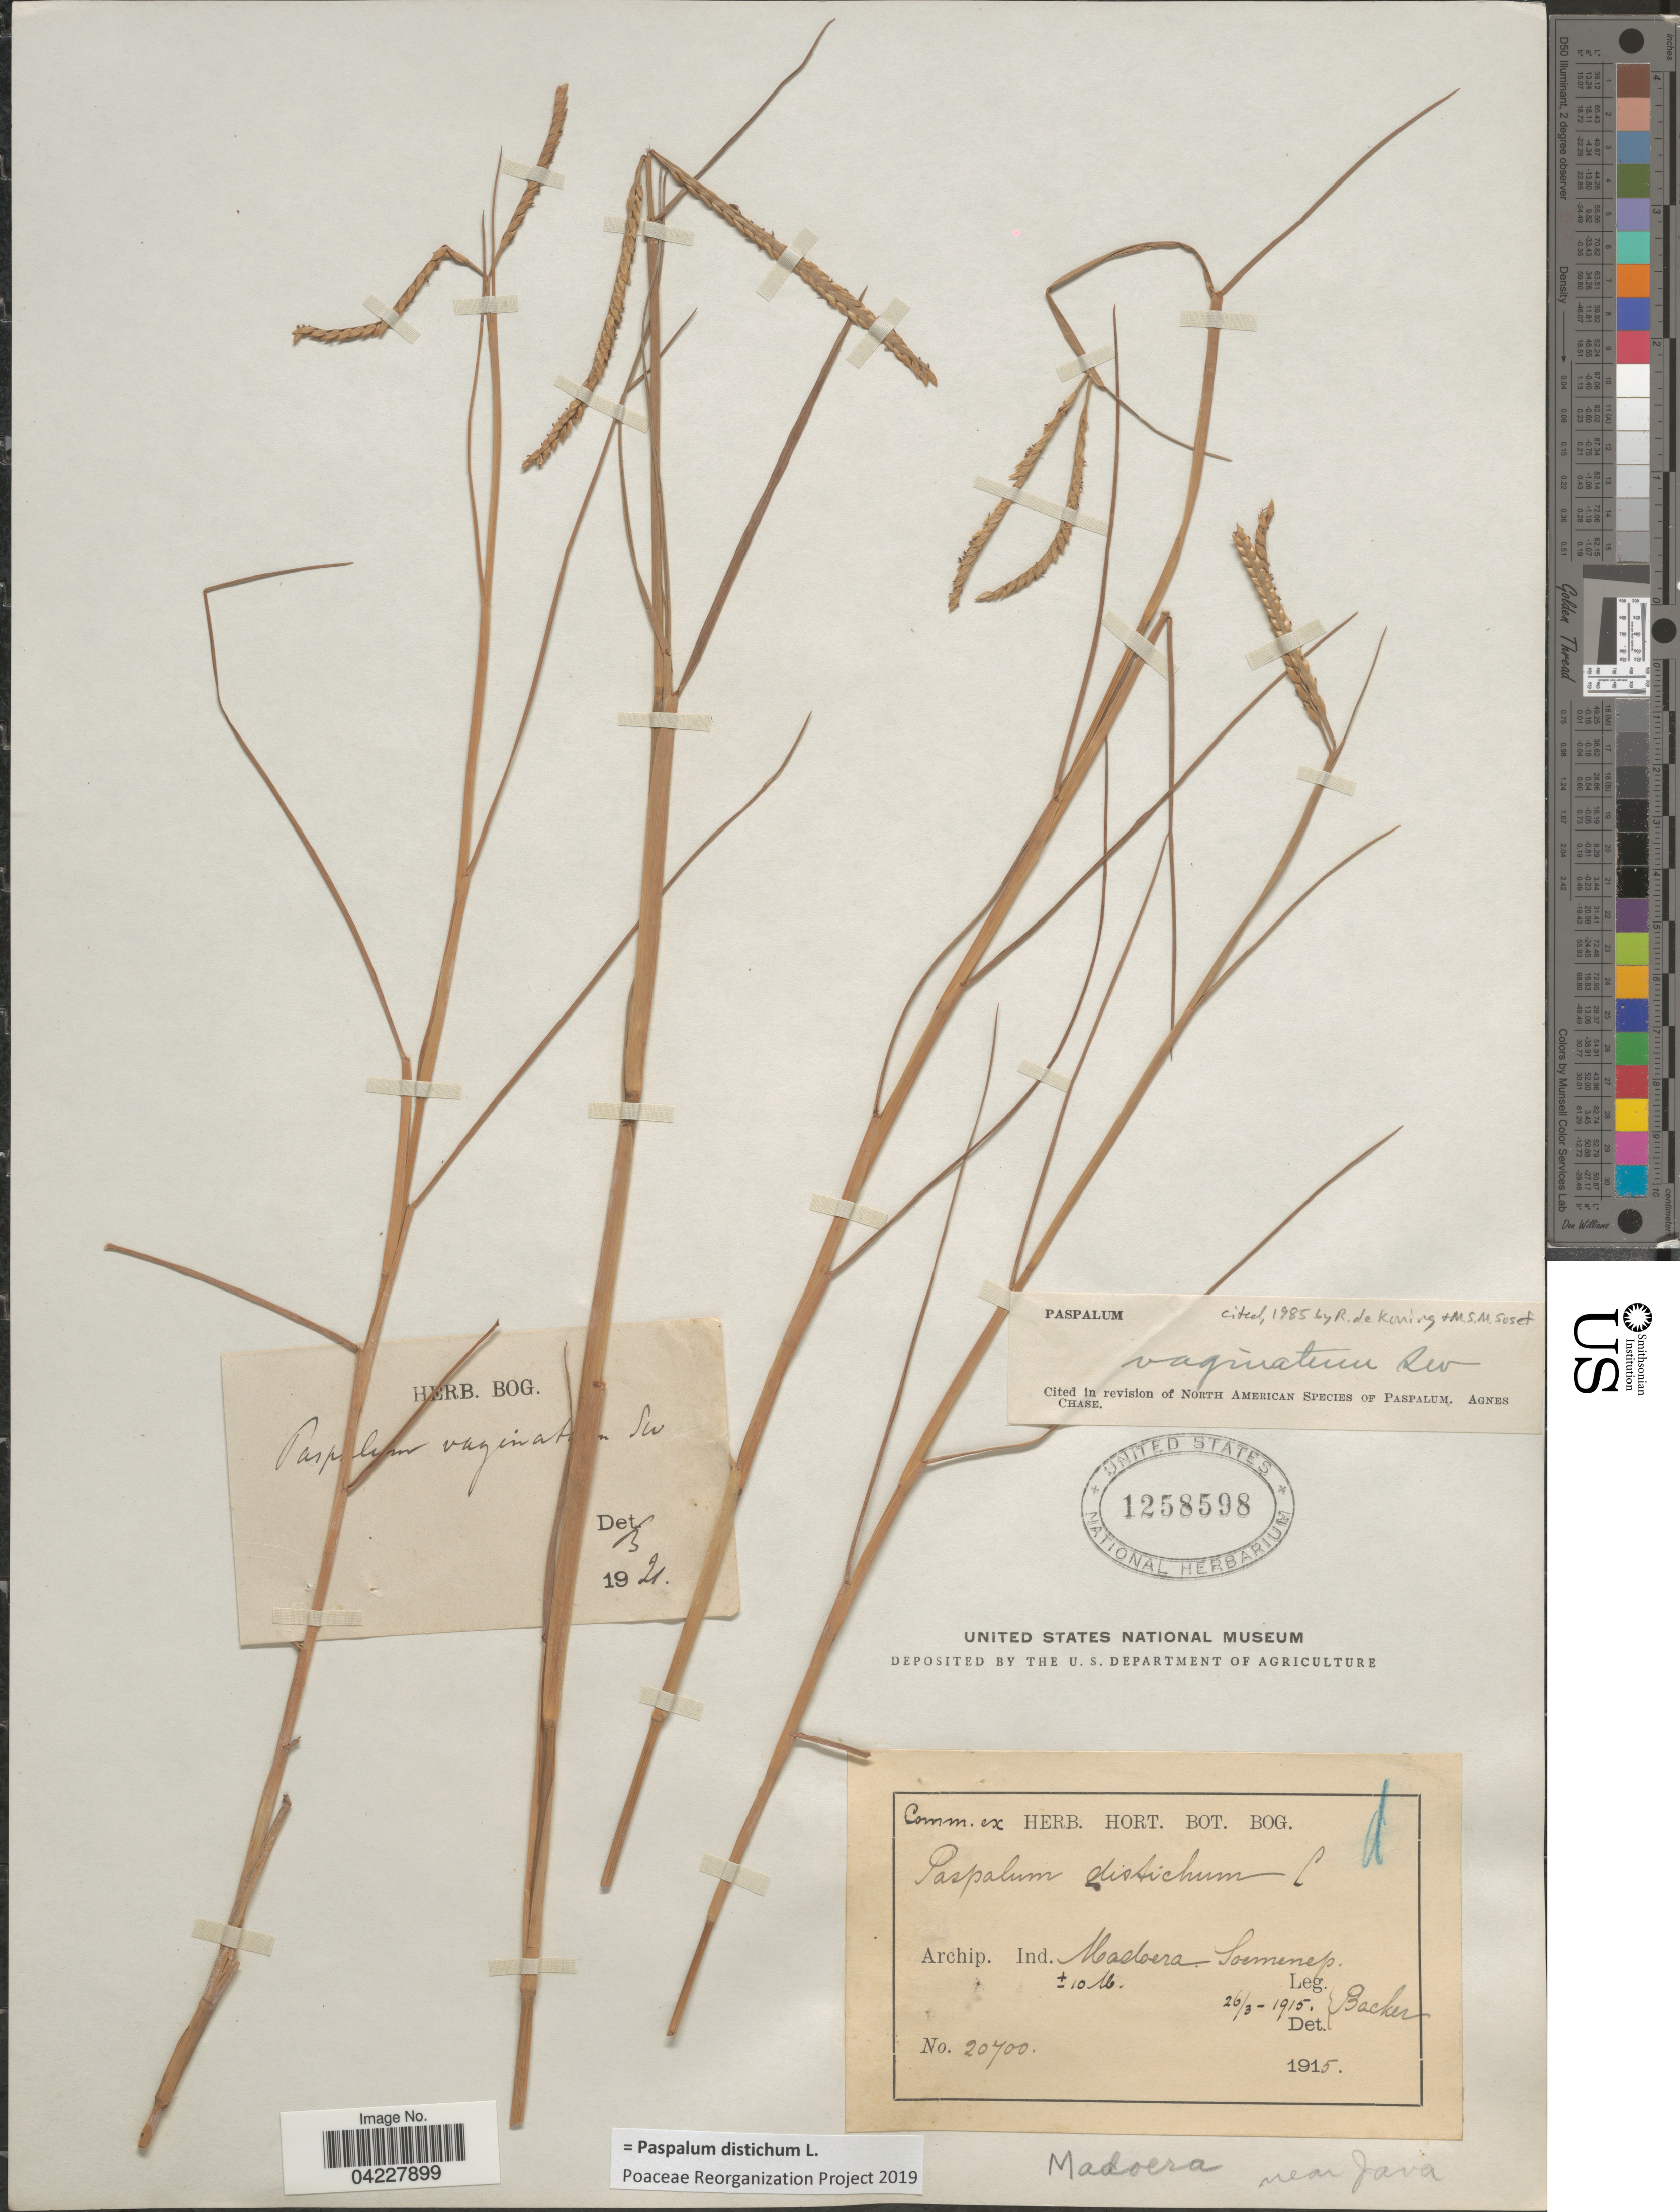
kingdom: Plantae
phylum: Tracheophyta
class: Liliopsida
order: Poales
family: Poaceae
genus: Paspalum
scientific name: Paspalum distichum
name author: L.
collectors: Backer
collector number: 20700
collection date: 1915-03-26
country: Indonesia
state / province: Java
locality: Archip. Ind. Madoera Soemenep. Madoera near Java.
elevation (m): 10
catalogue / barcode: US 1258598